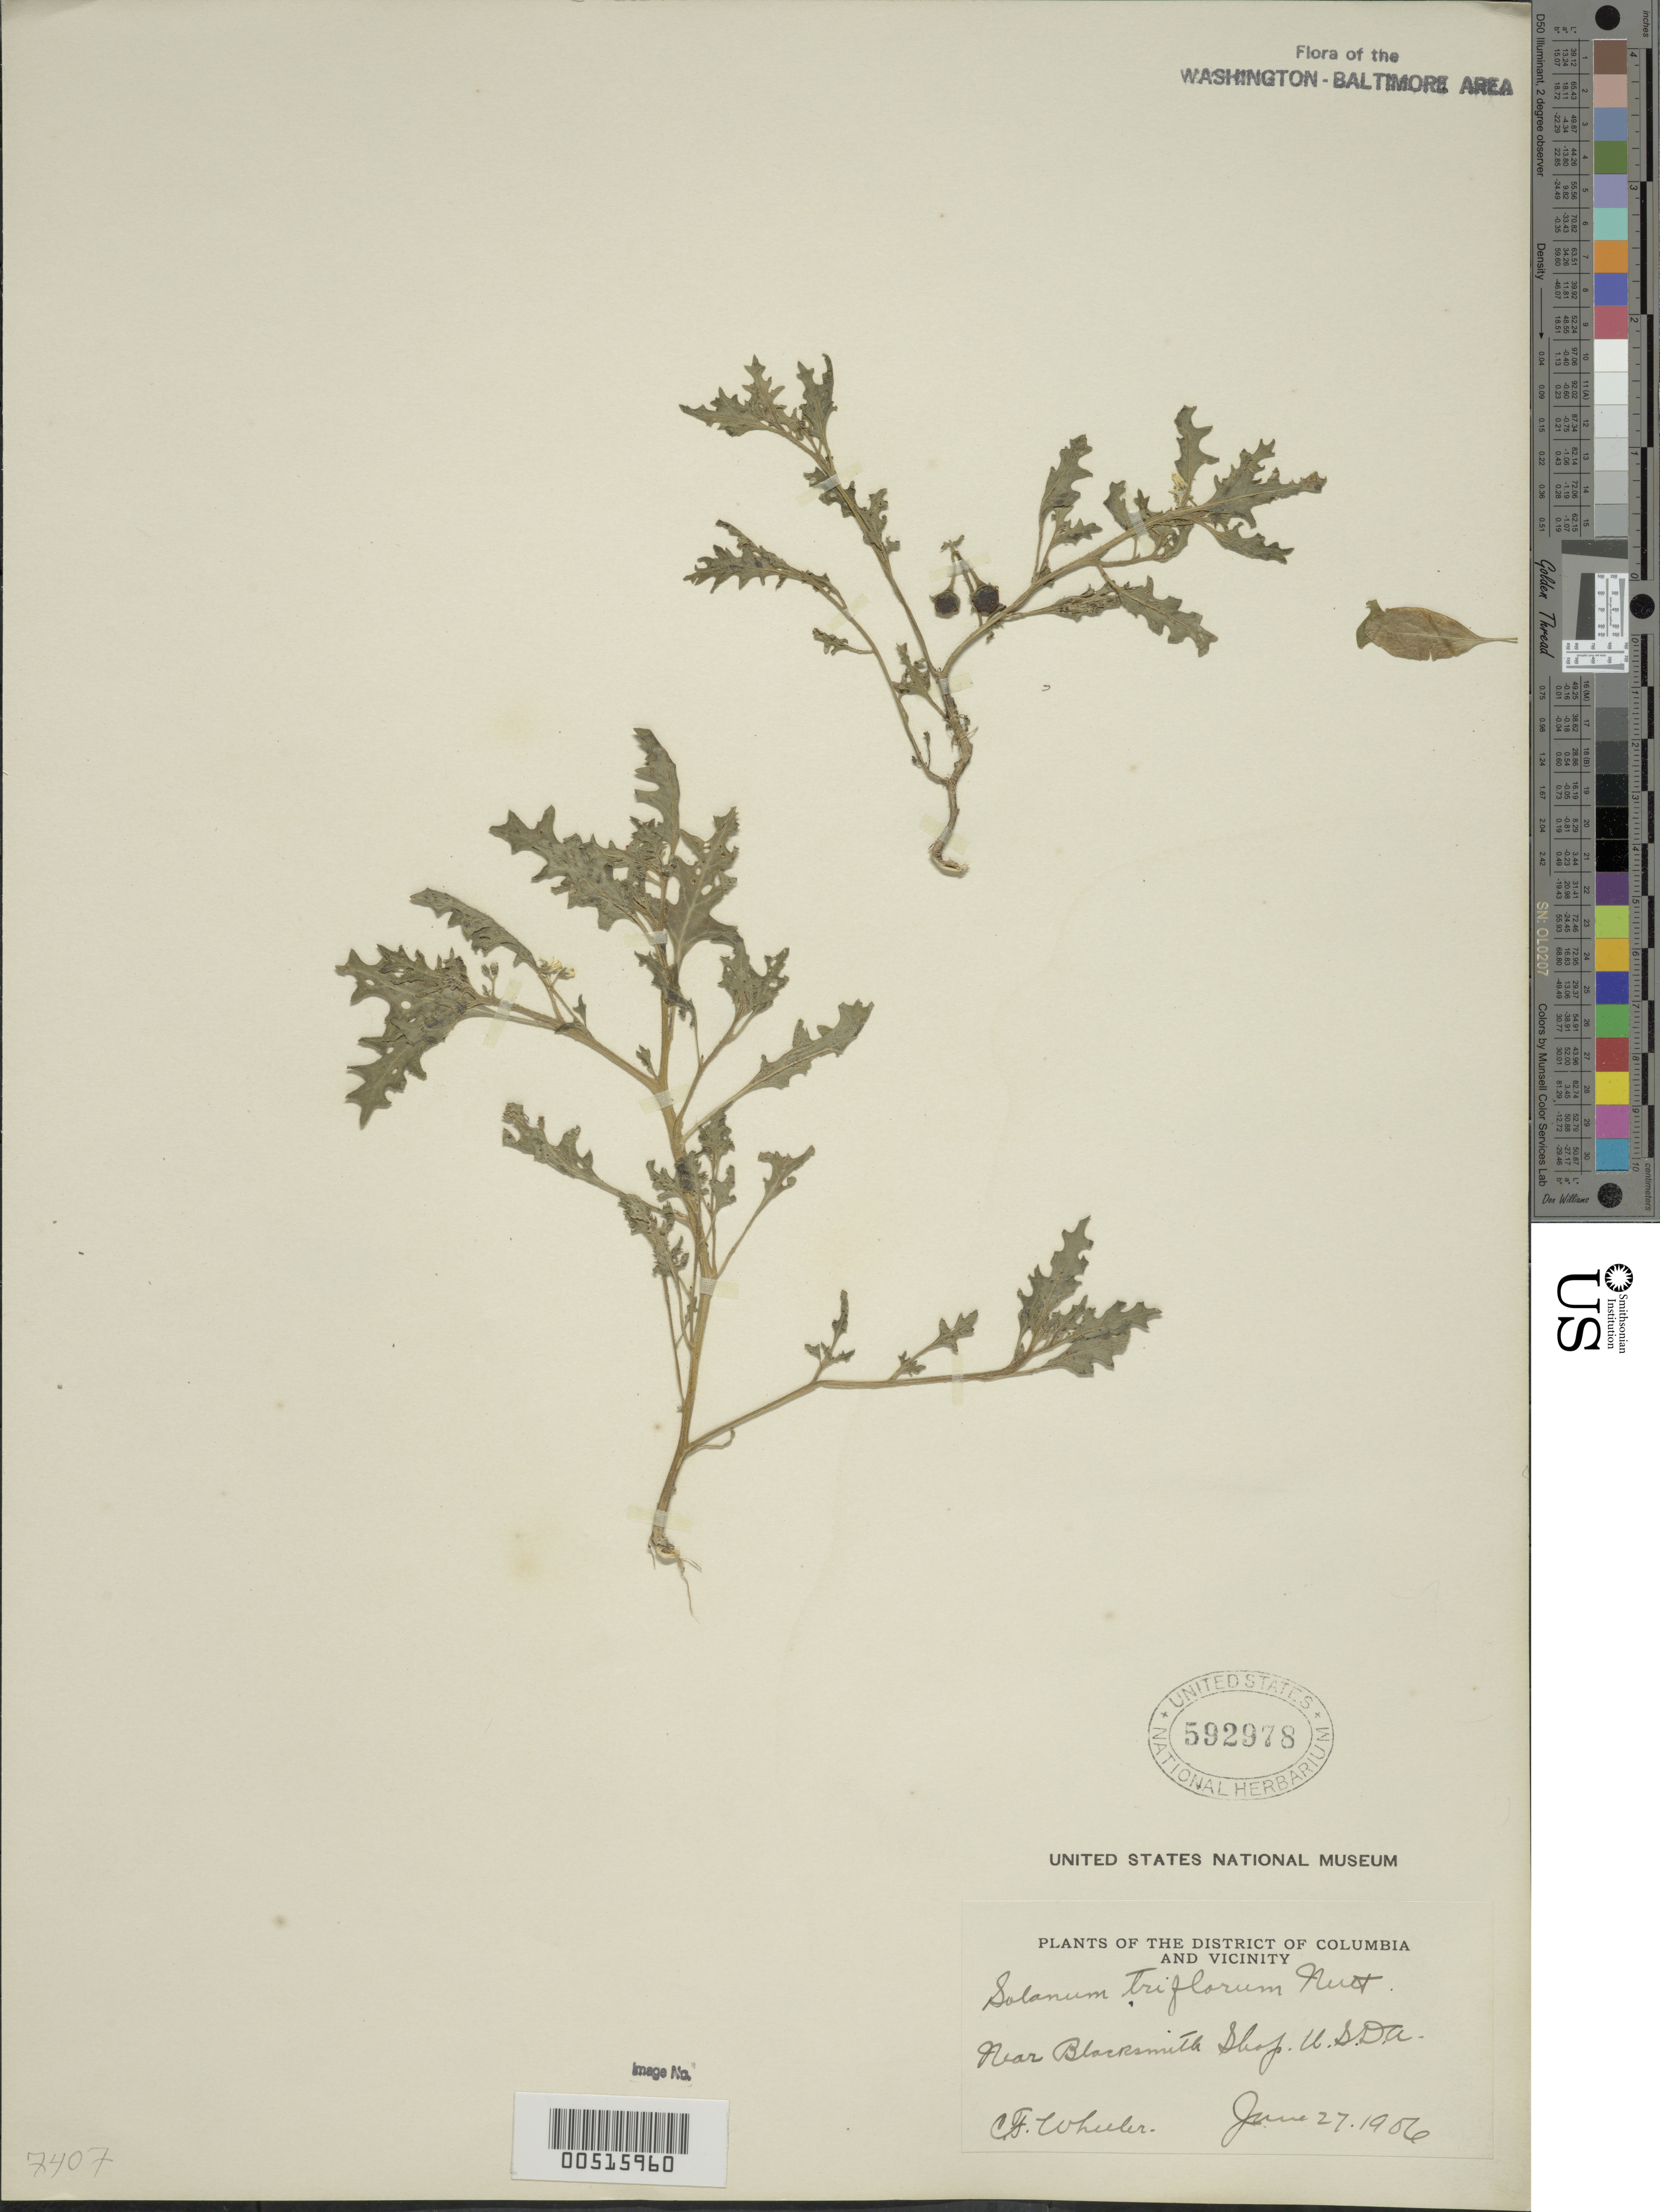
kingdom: Plantae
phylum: Tracheophyta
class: Magnoliopsida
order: Solanales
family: Solanaceae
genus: Solanum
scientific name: Solanum triflorum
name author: Nutt.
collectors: C. Wheeler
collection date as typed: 27 Jun 1906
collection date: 1906-06-27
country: United States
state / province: District of Columbia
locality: Near Blacksmith Shop in Usda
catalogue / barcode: US 592978